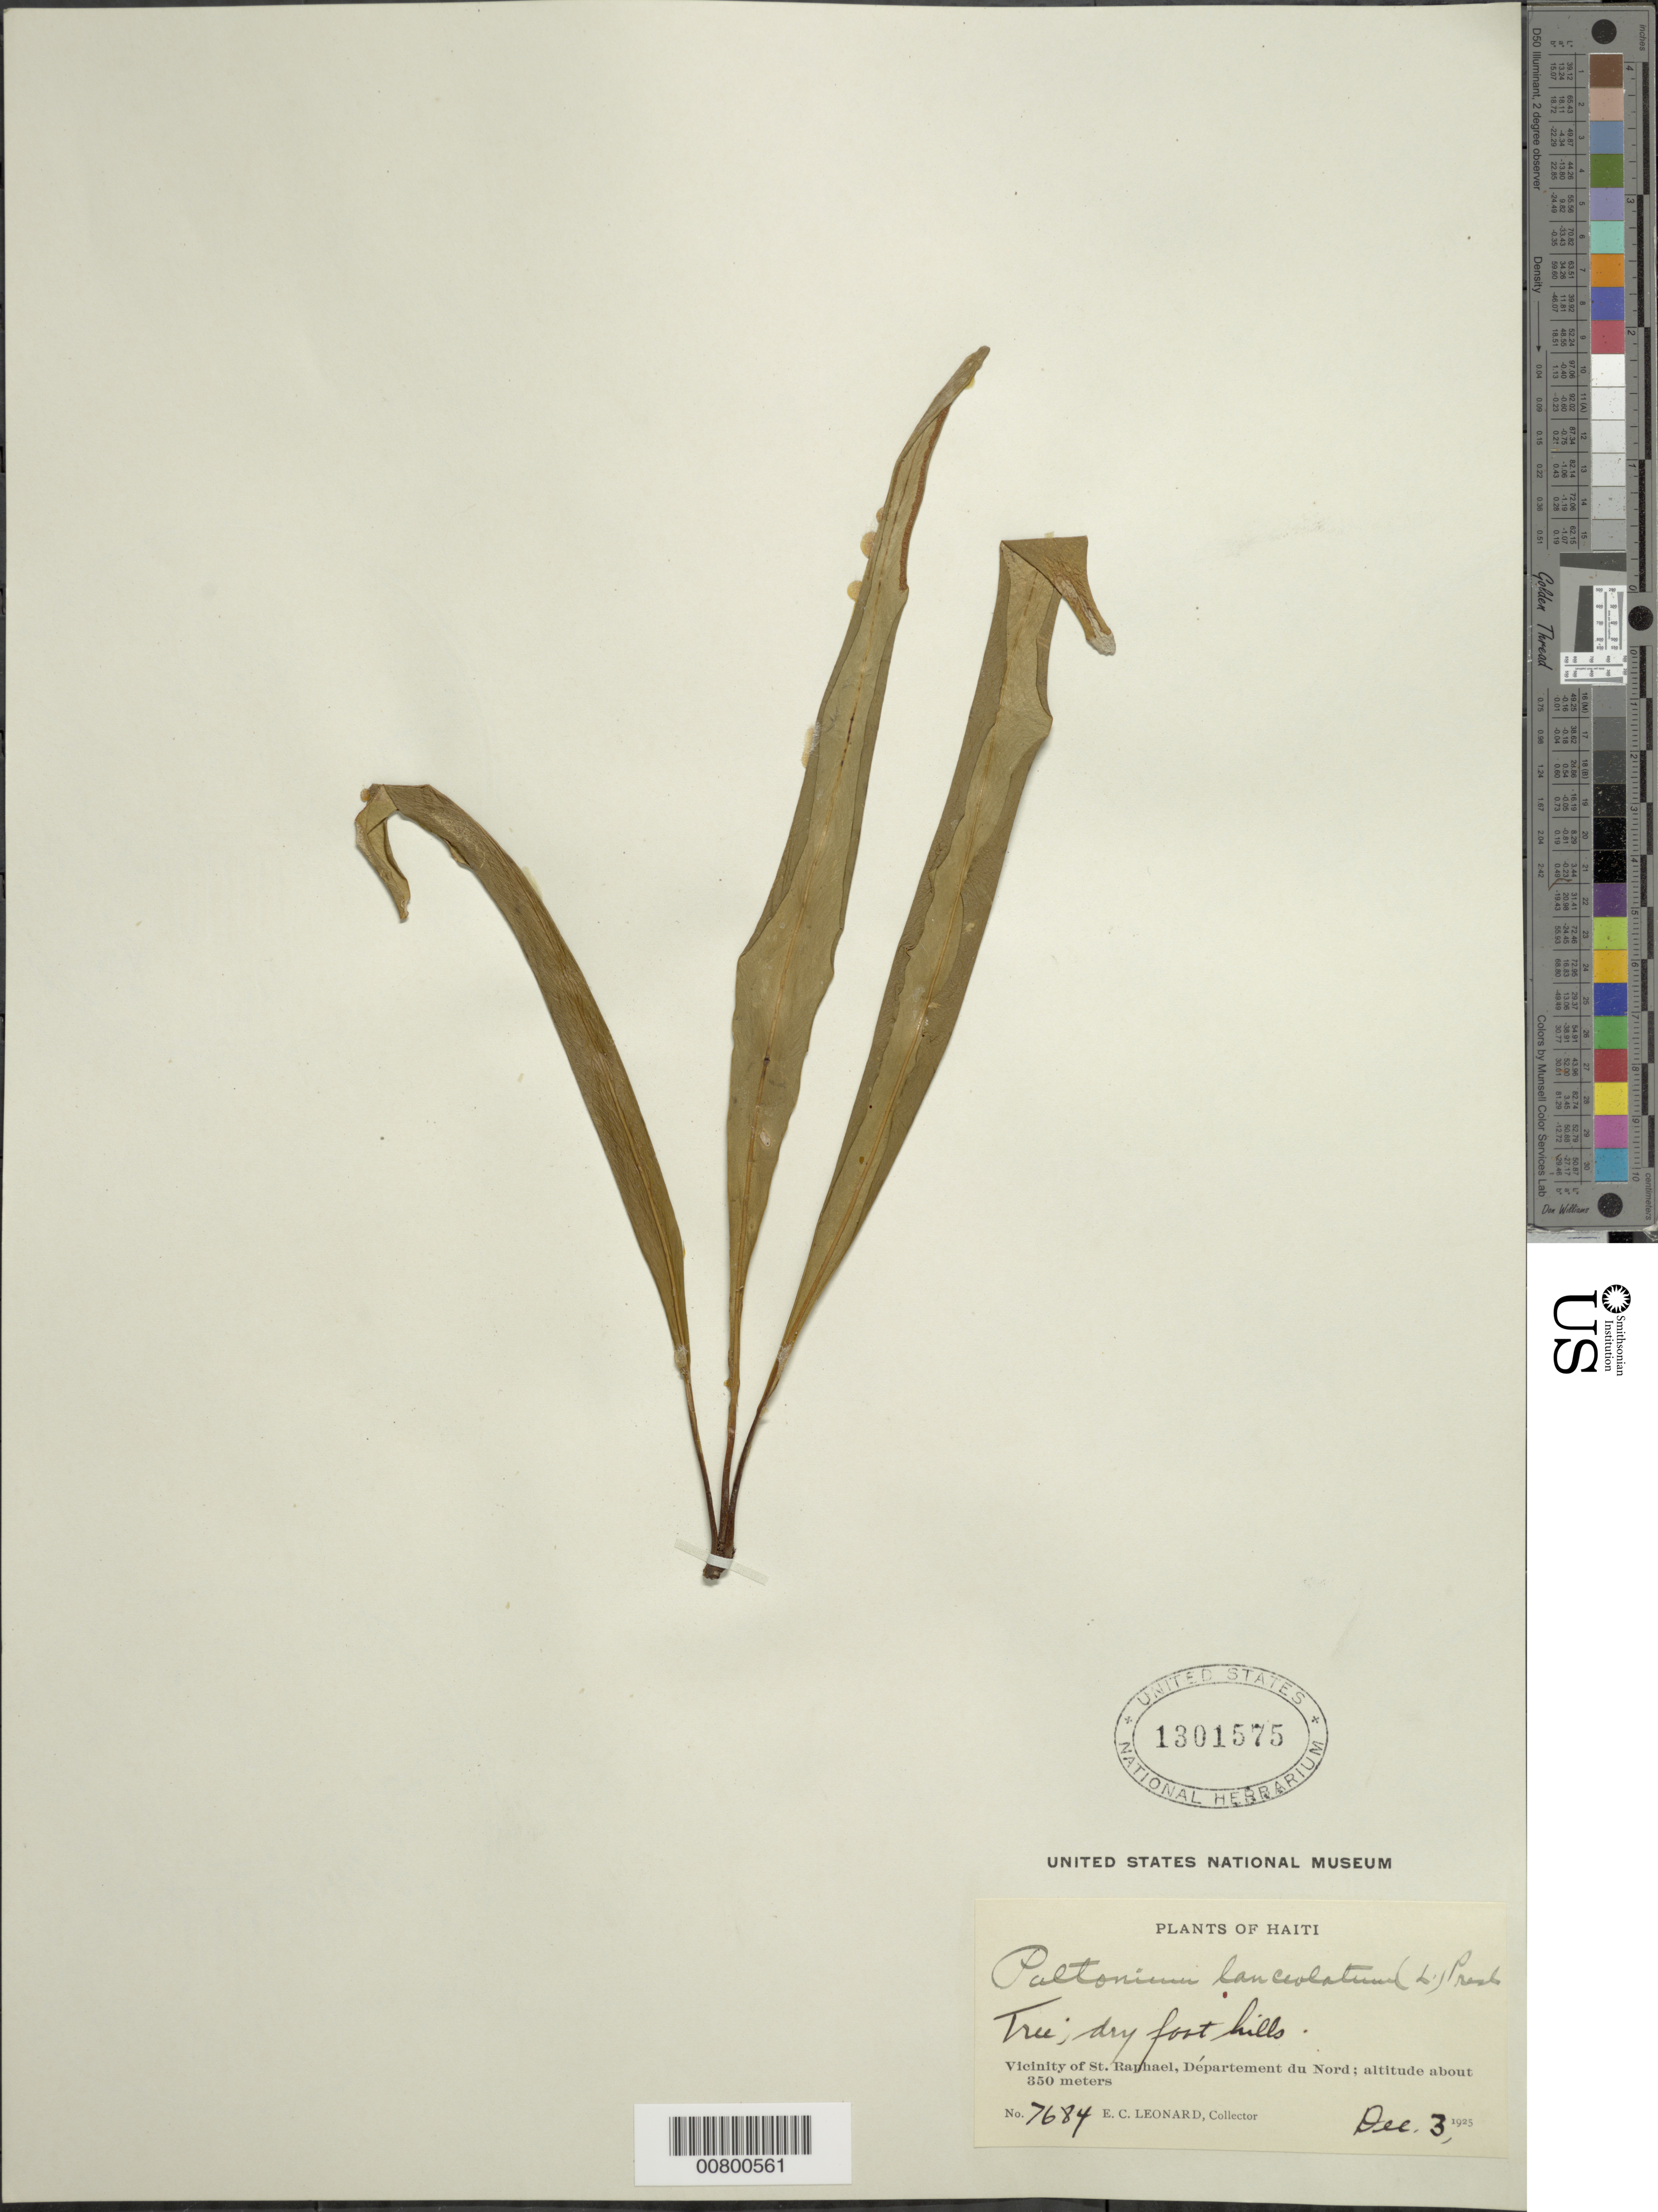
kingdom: Plantae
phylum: Tracheophyta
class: Polypodiopsida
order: Polypodiales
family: Polypodiaceae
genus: Pleopeltis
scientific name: Pleopeltis marginata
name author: A.R. Sm. & Tejero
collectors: E. C. Leonard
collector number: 7684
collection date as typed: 03 Dec 1925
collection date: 1925-12-03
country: Haiti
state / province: Nord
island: Hispaniola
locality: St. Raphael vicinity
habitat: Dry foot hills, on tree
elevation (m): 350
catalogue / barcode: US 1301575